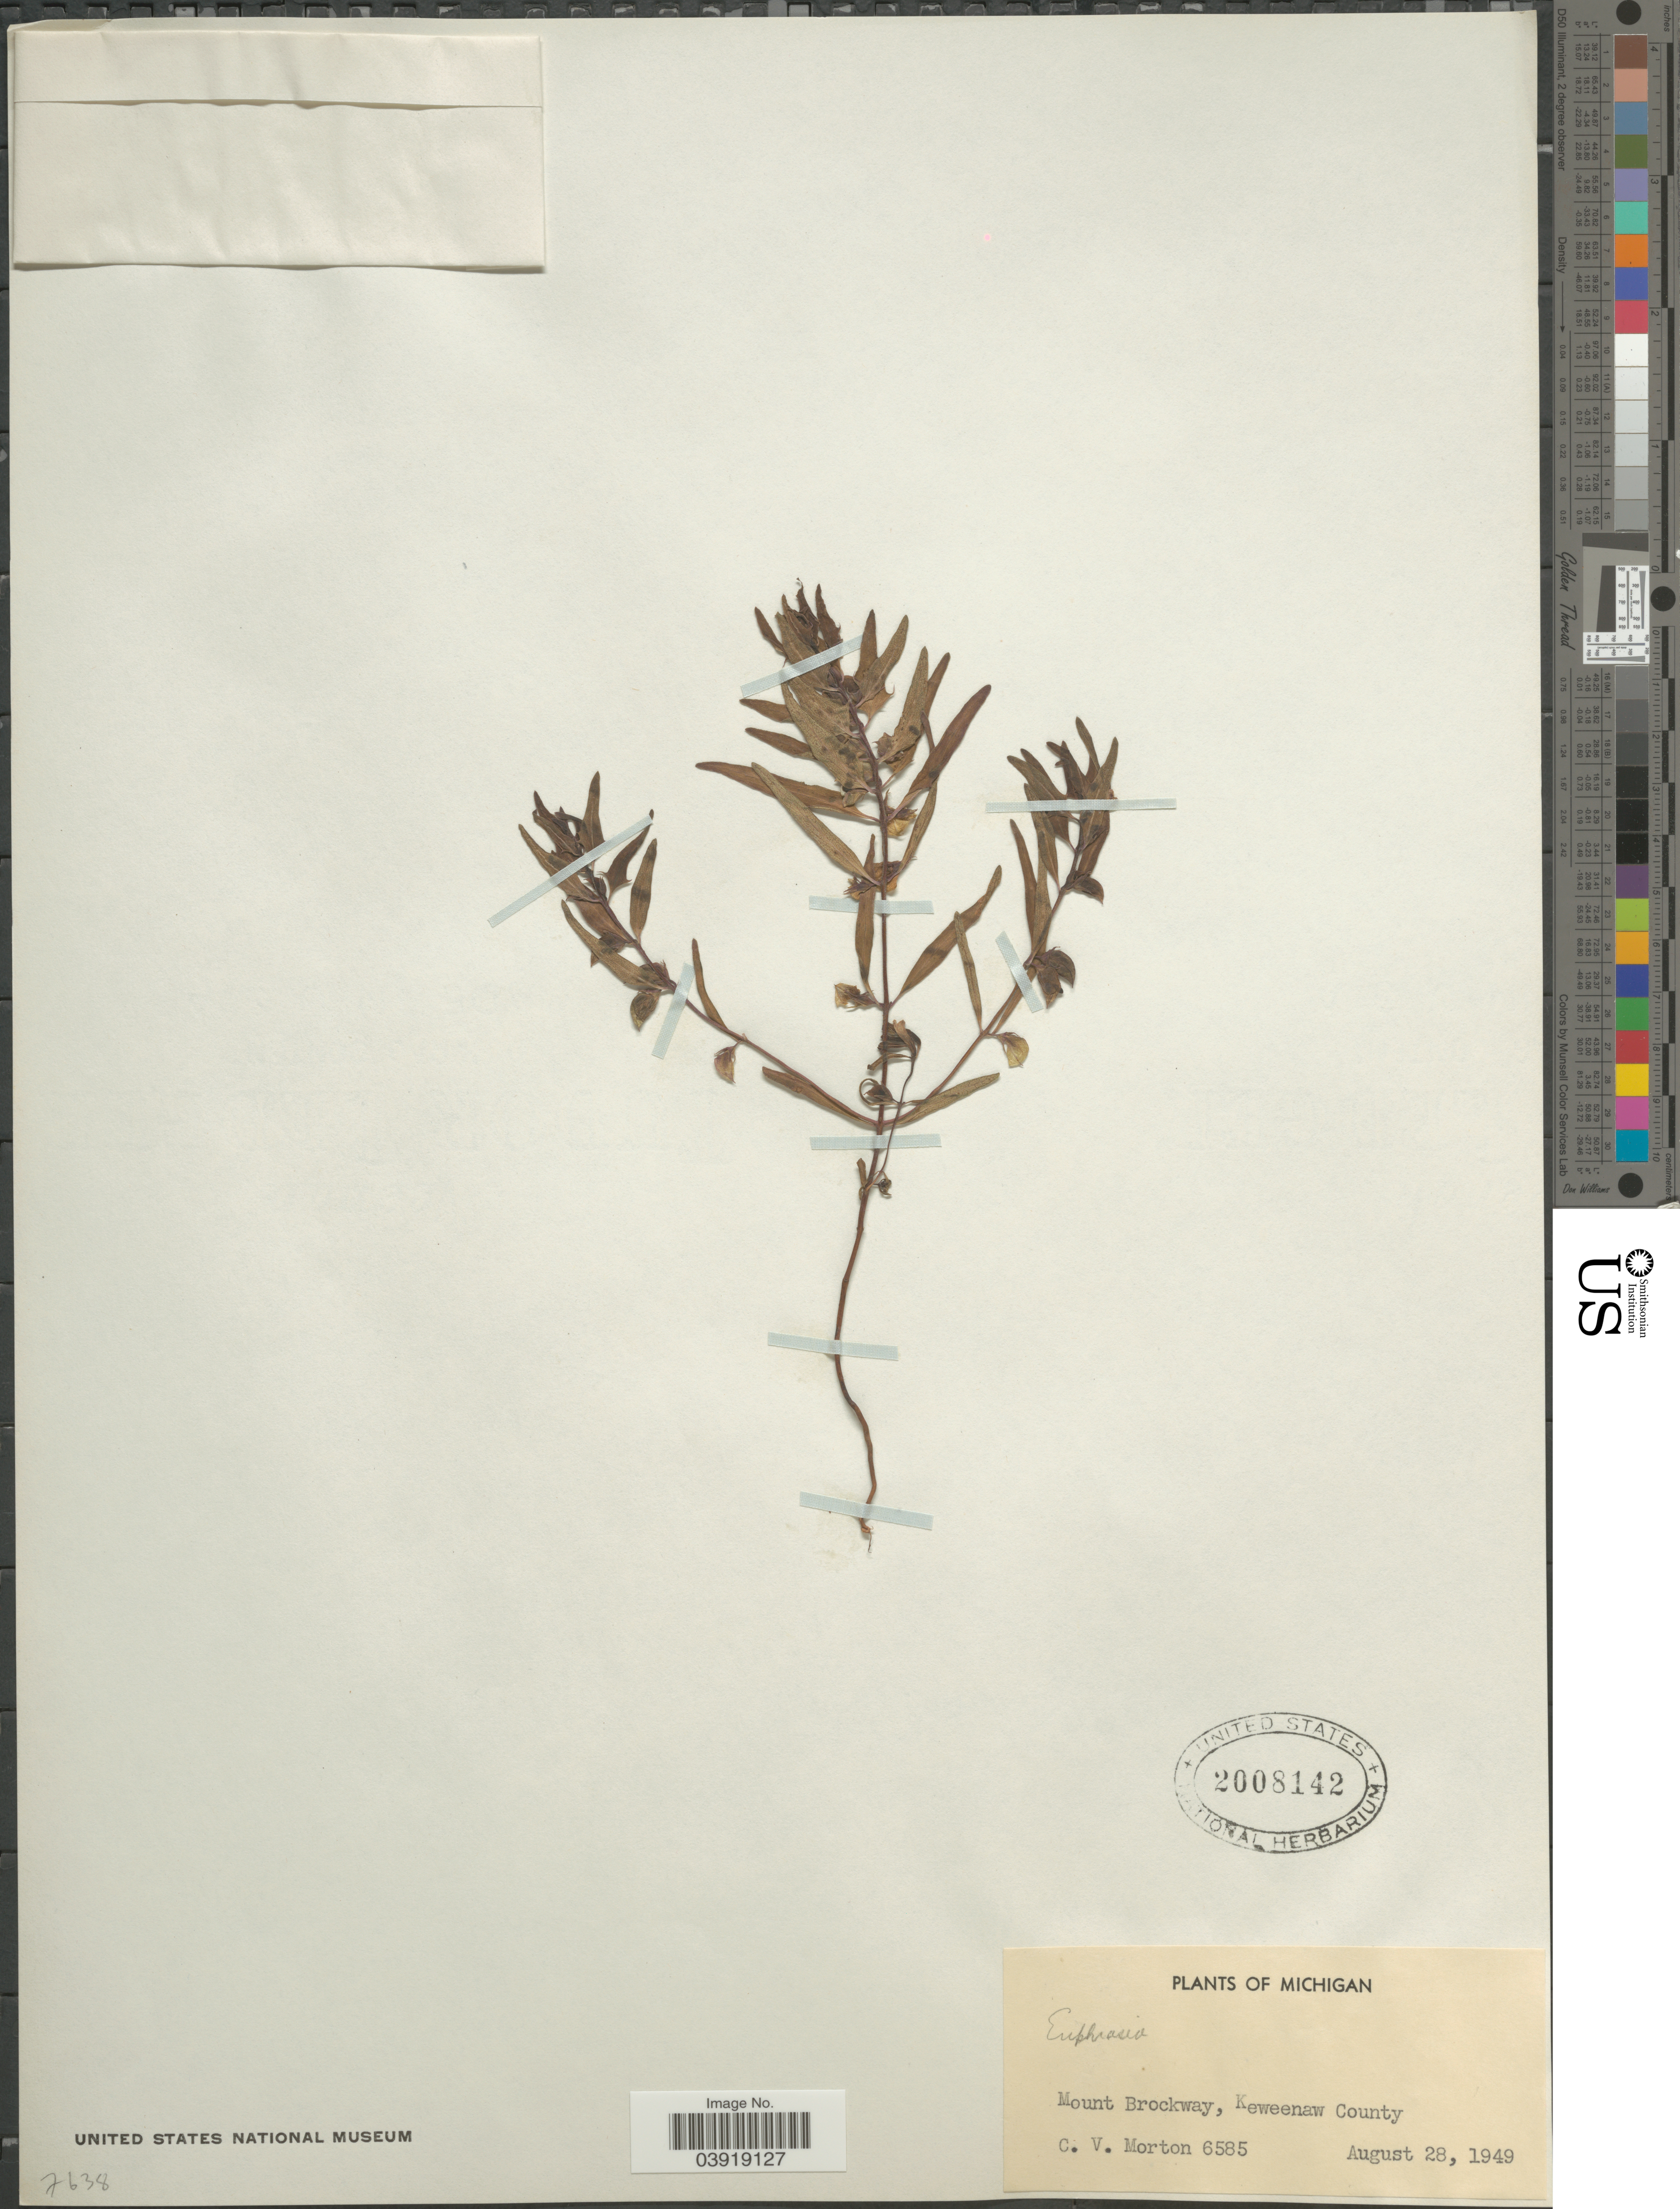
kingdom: Plantae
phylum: Tracheophyta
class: Magnoliopsida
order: Lamiales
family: Orobanchaceae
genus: Euphrasia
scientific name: Euphrasia sp.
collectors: C. V. Morton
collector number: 6585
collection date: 1949-08-28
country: United States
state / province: Michigan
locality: Mount Brockway, Keweenaw County.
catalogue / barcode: US 2008142